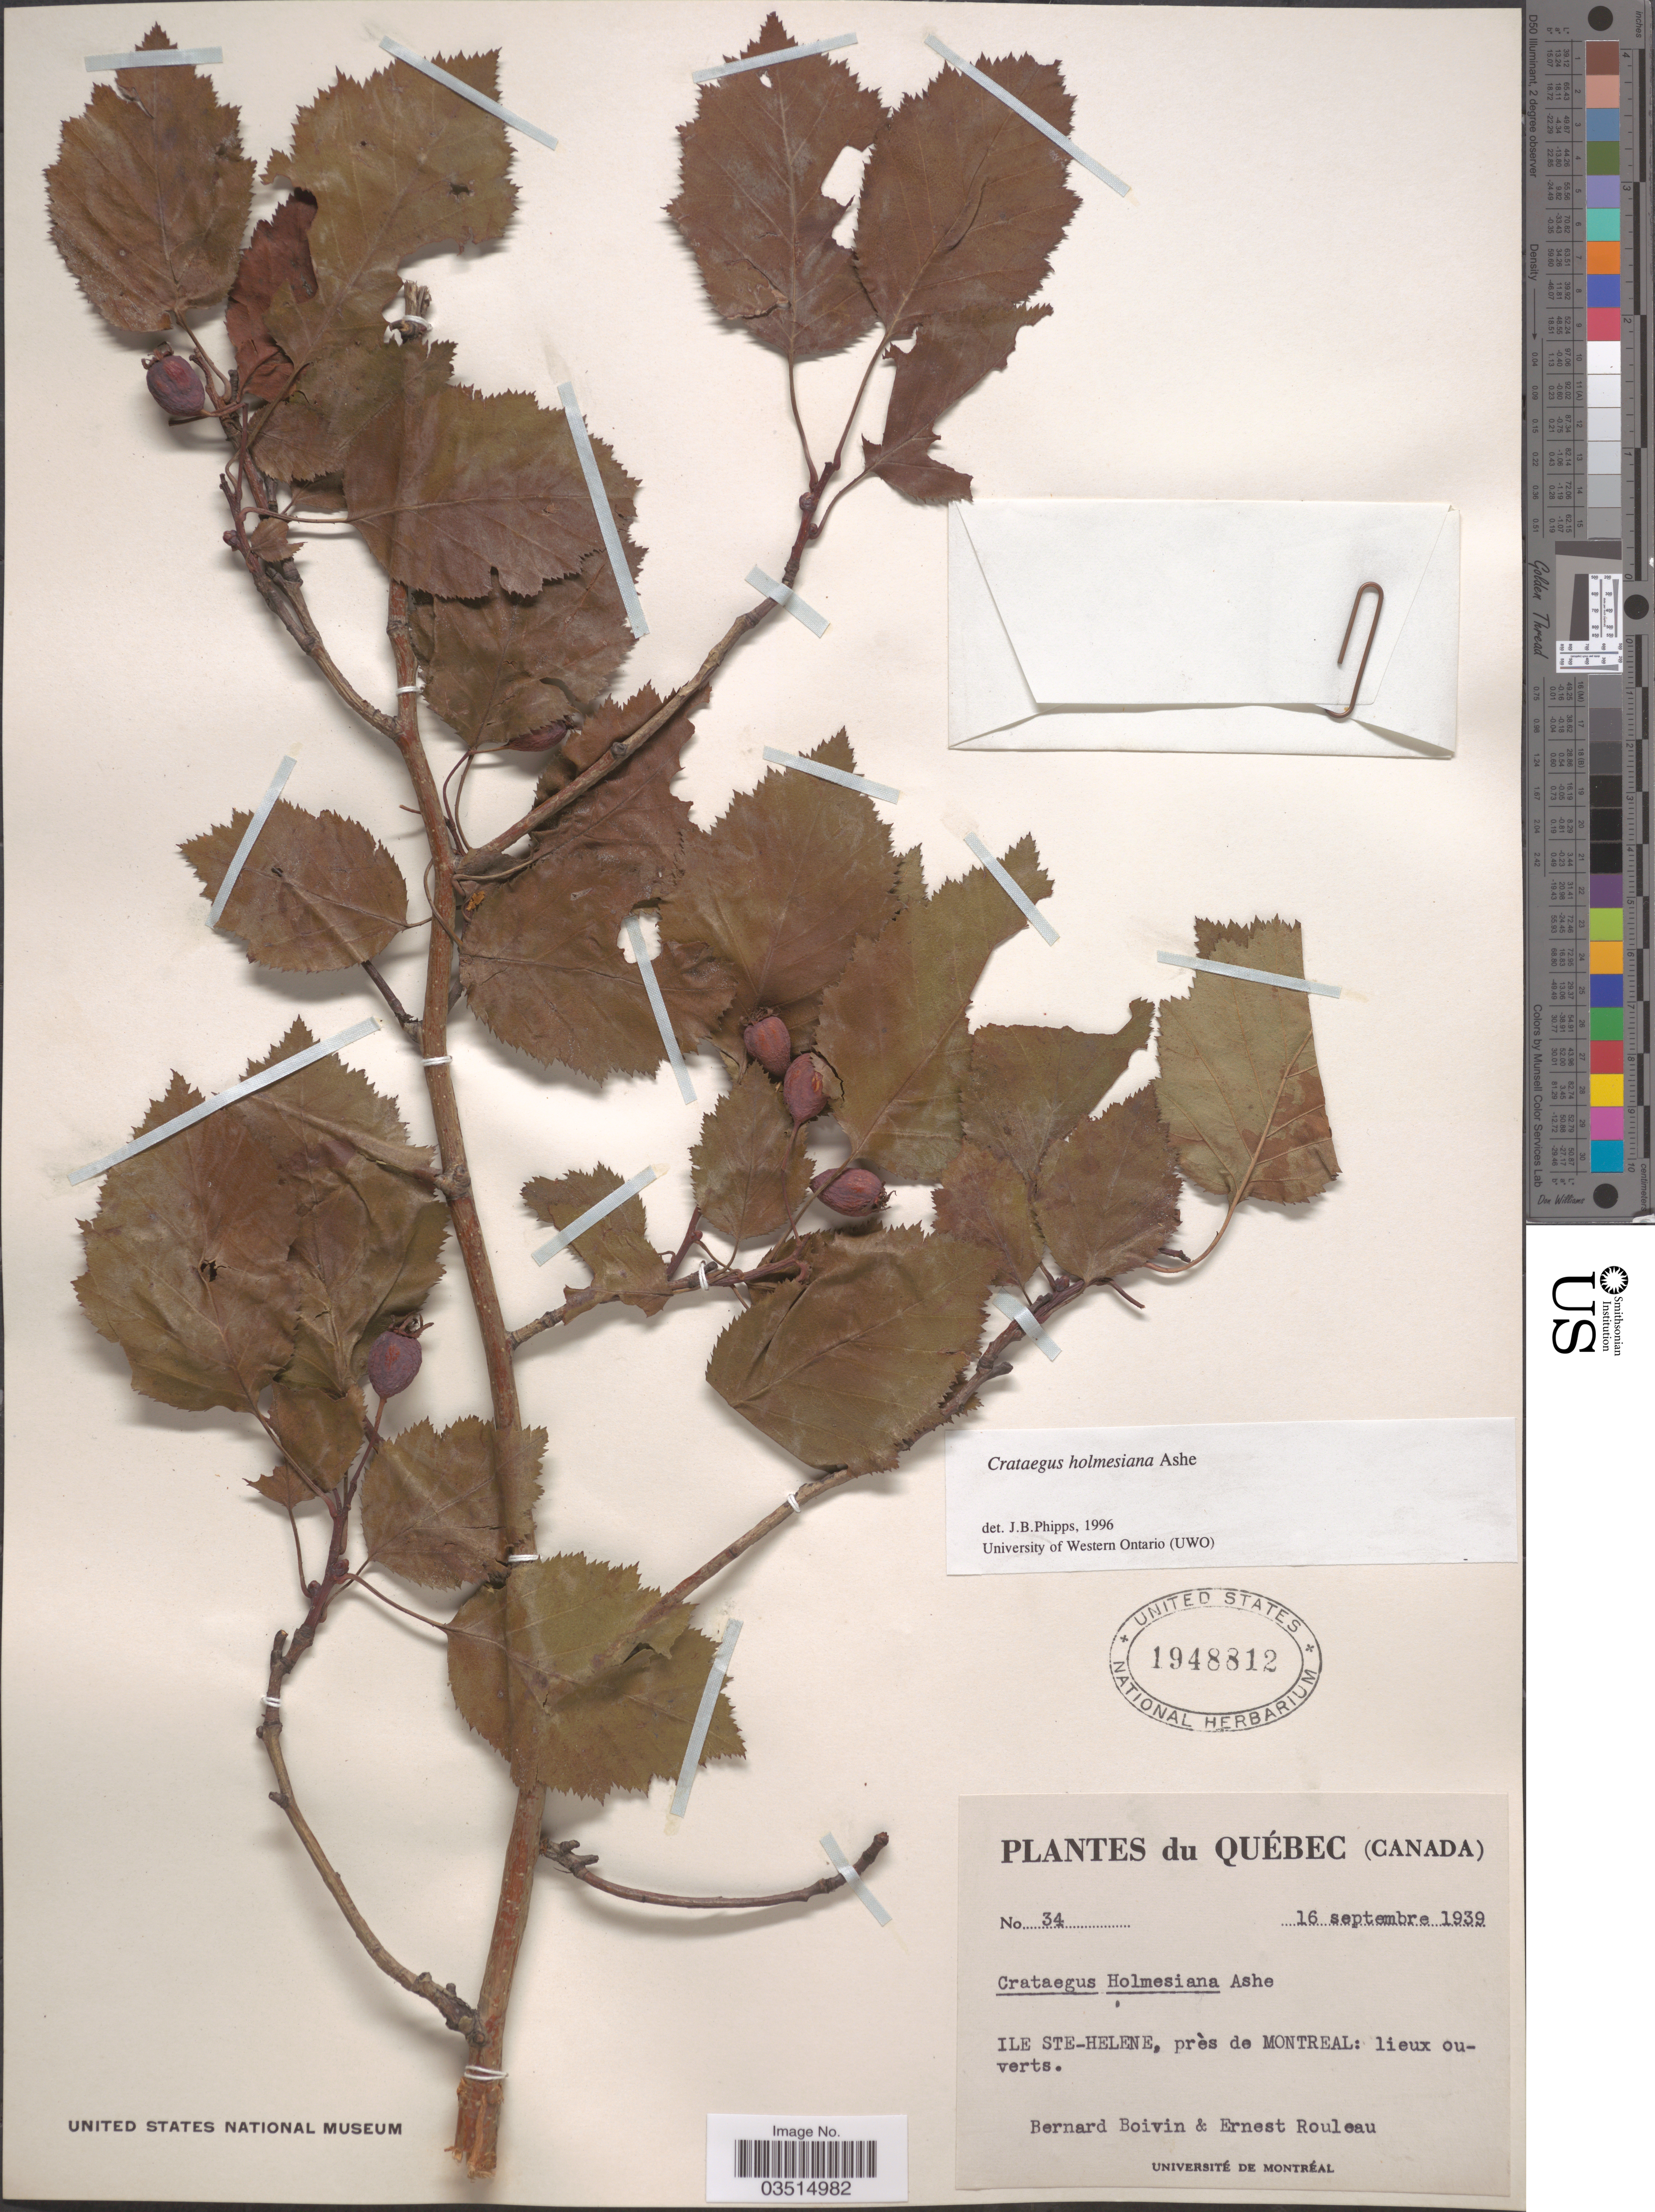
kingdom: Plantae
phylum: Tracheophyta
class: Magnoliopsida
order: Rosales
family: Rosaceae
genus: Crataegus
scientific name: Crataegus holmesiana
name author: Ashe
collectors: J. R. B. Boivin & E. Rouleau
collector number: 34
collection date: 1939-09-16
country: Canada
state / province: Quebec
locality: Ile Ste-Helene, près de Montreal: Lieux ouverts.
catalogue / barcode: US 1948812